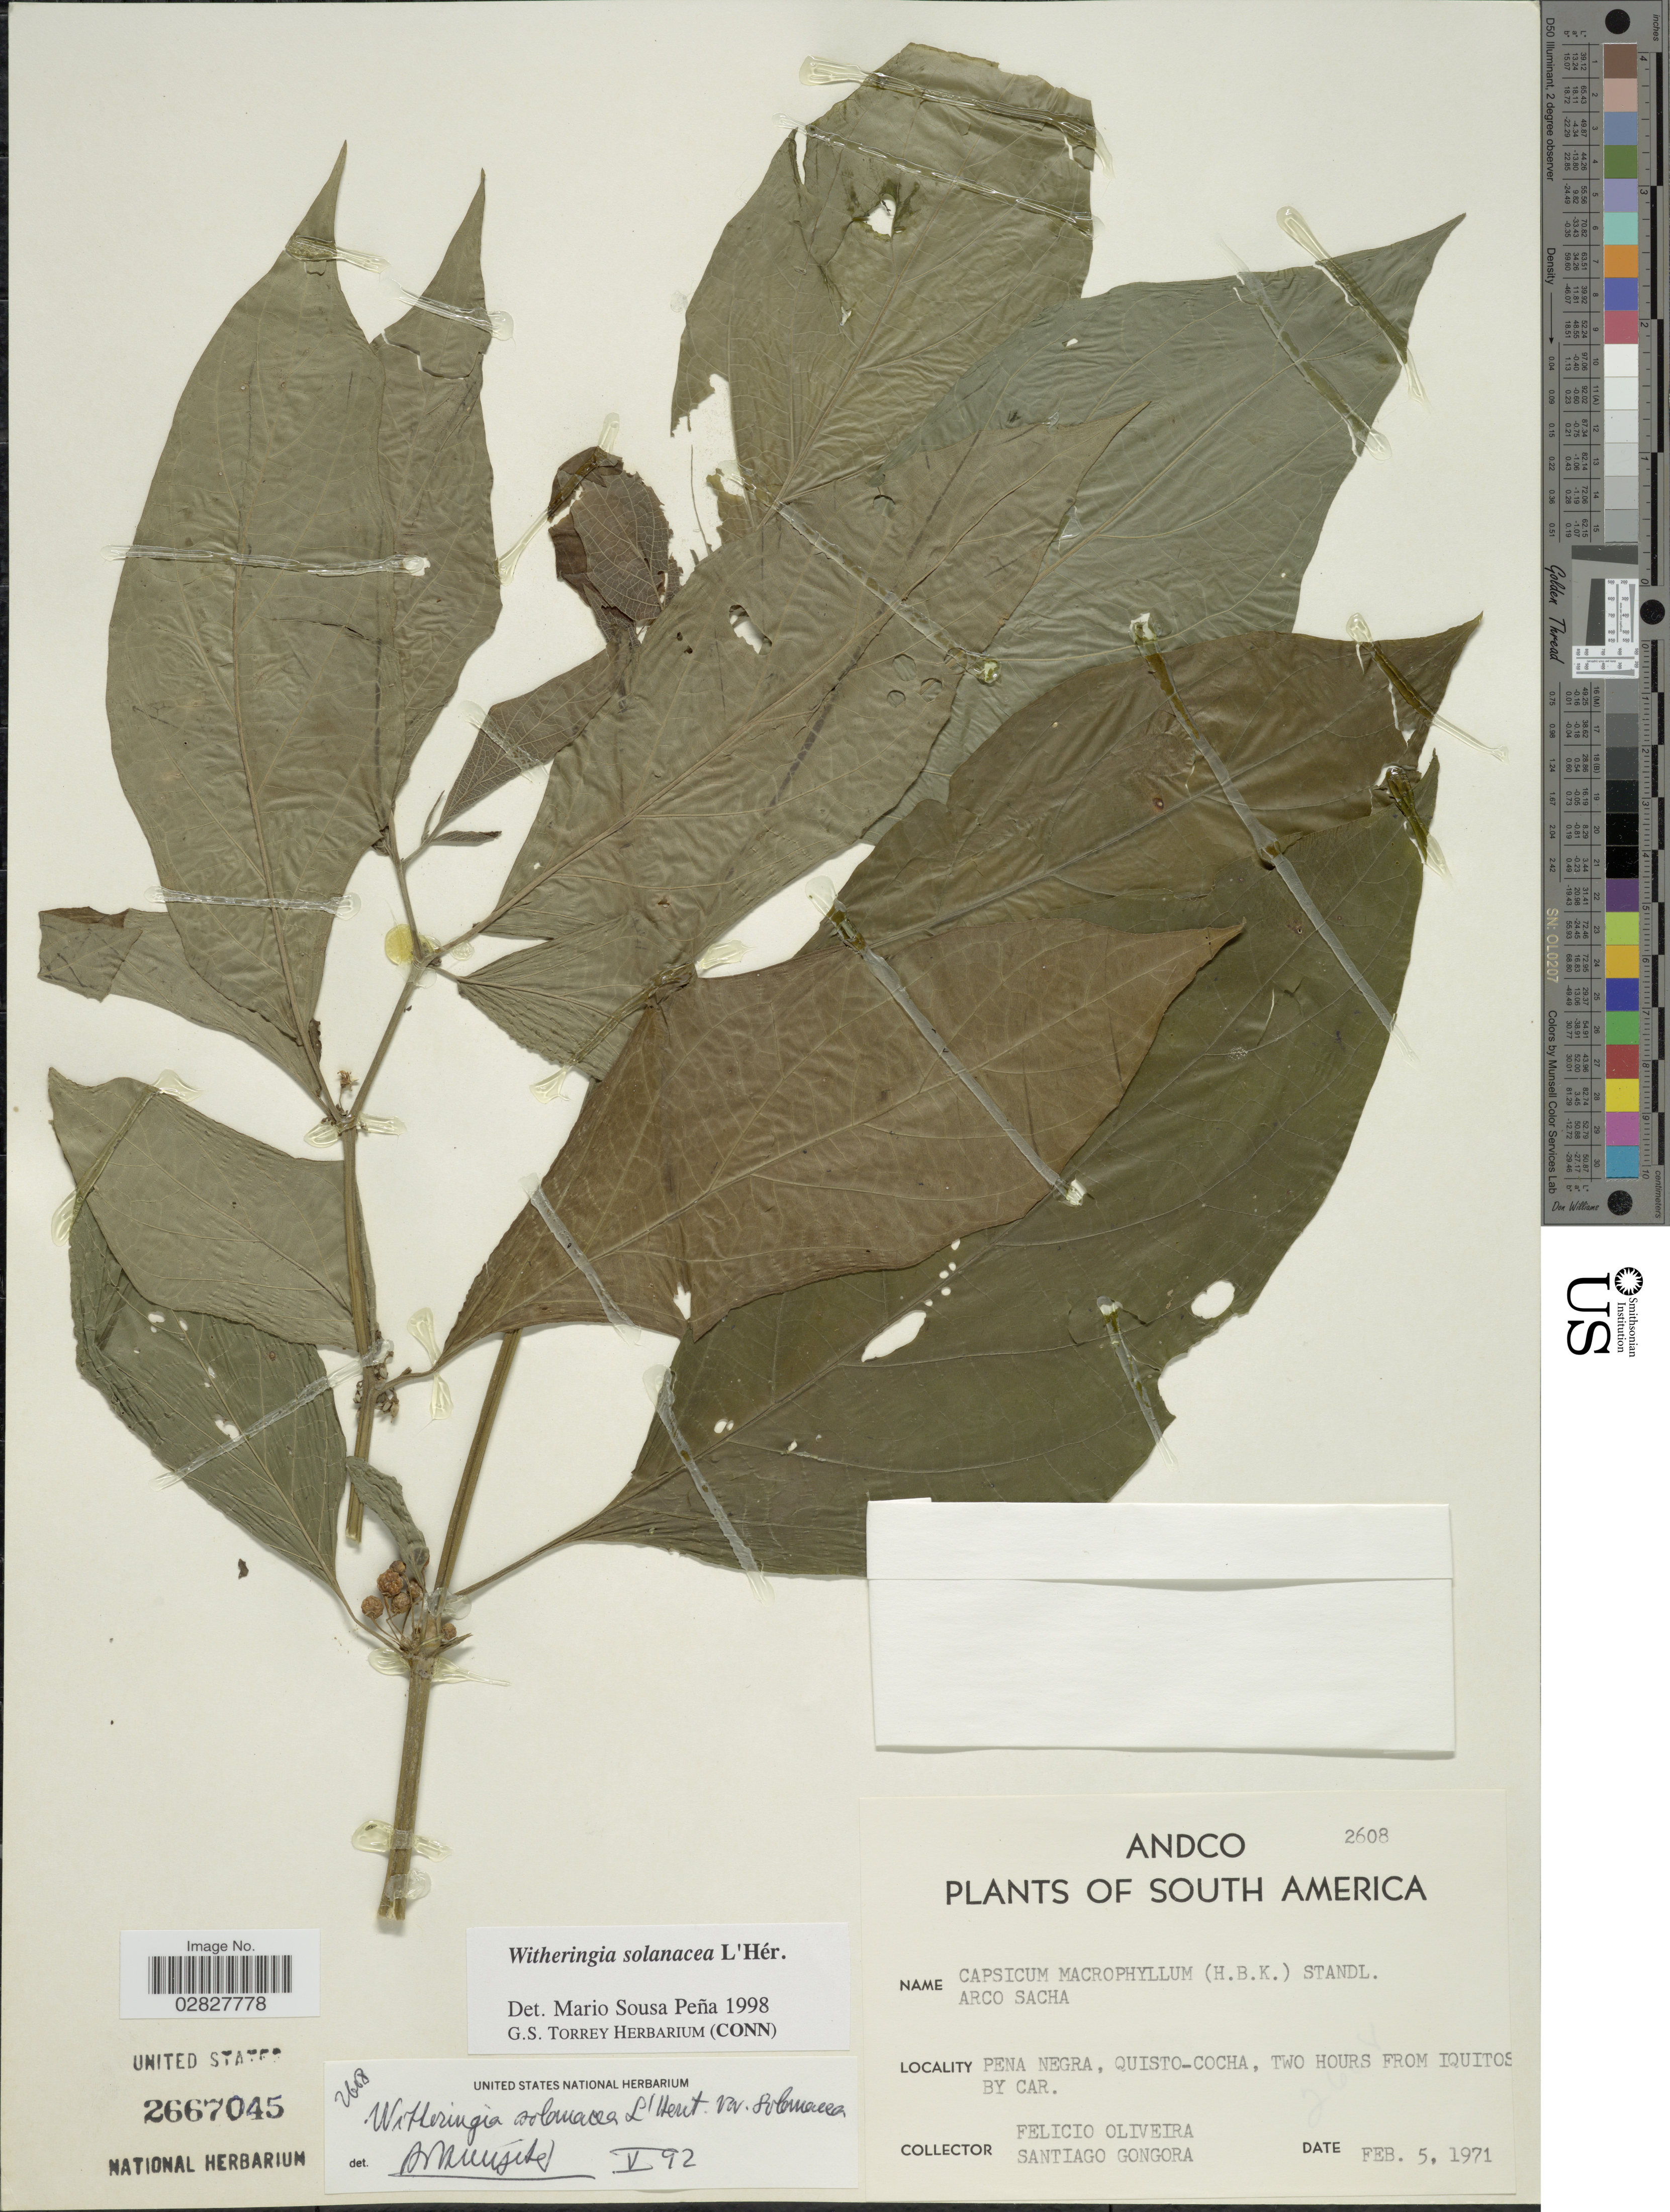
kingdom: Plantae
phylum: Tracheophyta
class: Magnoliopsida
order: Solanales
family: Solanaceae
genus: Witheringia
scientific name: Witheringia solanacea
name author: L'Hér.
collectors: F. Oliveira & S. Góngora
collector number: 2608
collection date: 1971-02-05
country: Spain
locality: South America. Pena Negra, Quisto-Cocha, two hours from Iquitos by car.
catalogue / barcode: US 2667045